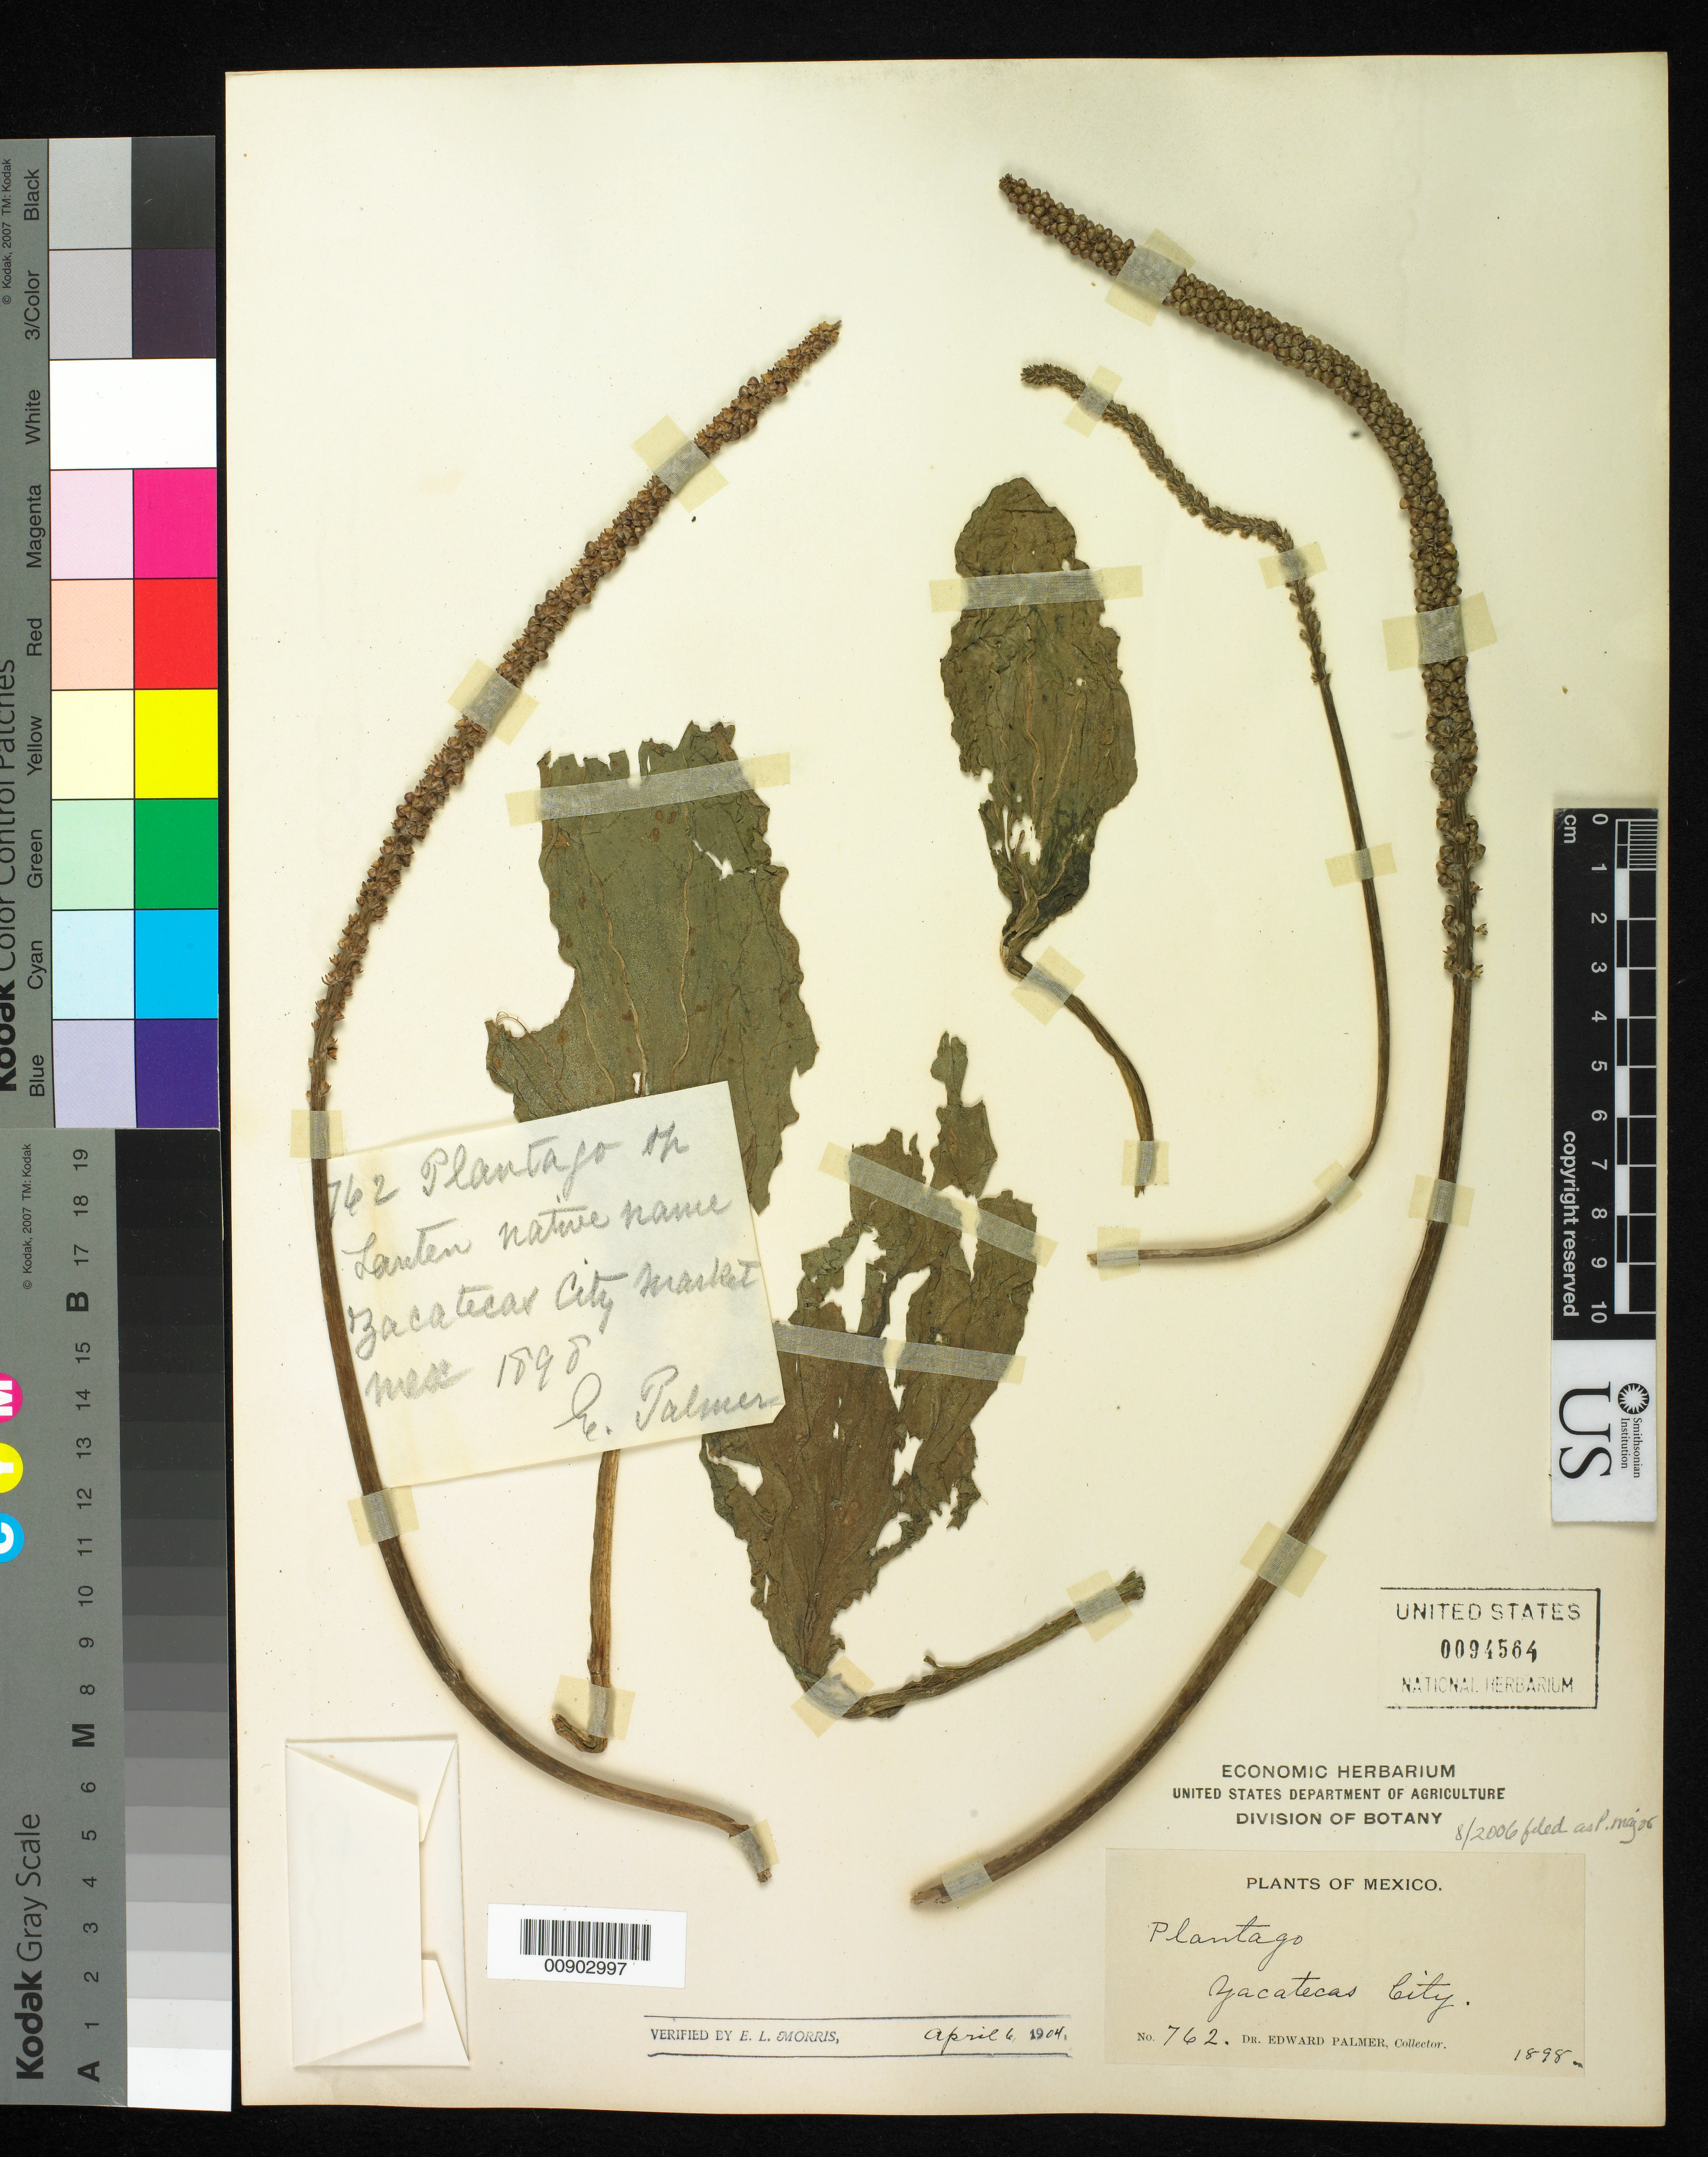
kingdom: Plantae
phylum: Tracheophyta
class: Magnoliopsida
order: Lamiales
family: Plantaginaceae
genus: Plantago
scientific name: Plantago major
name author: L.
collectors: E. Palmer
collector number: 762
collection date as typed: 1898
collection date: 1898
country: Mexico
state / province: Zacatecas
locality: Zacatecas City Market.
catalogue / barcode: US 94564